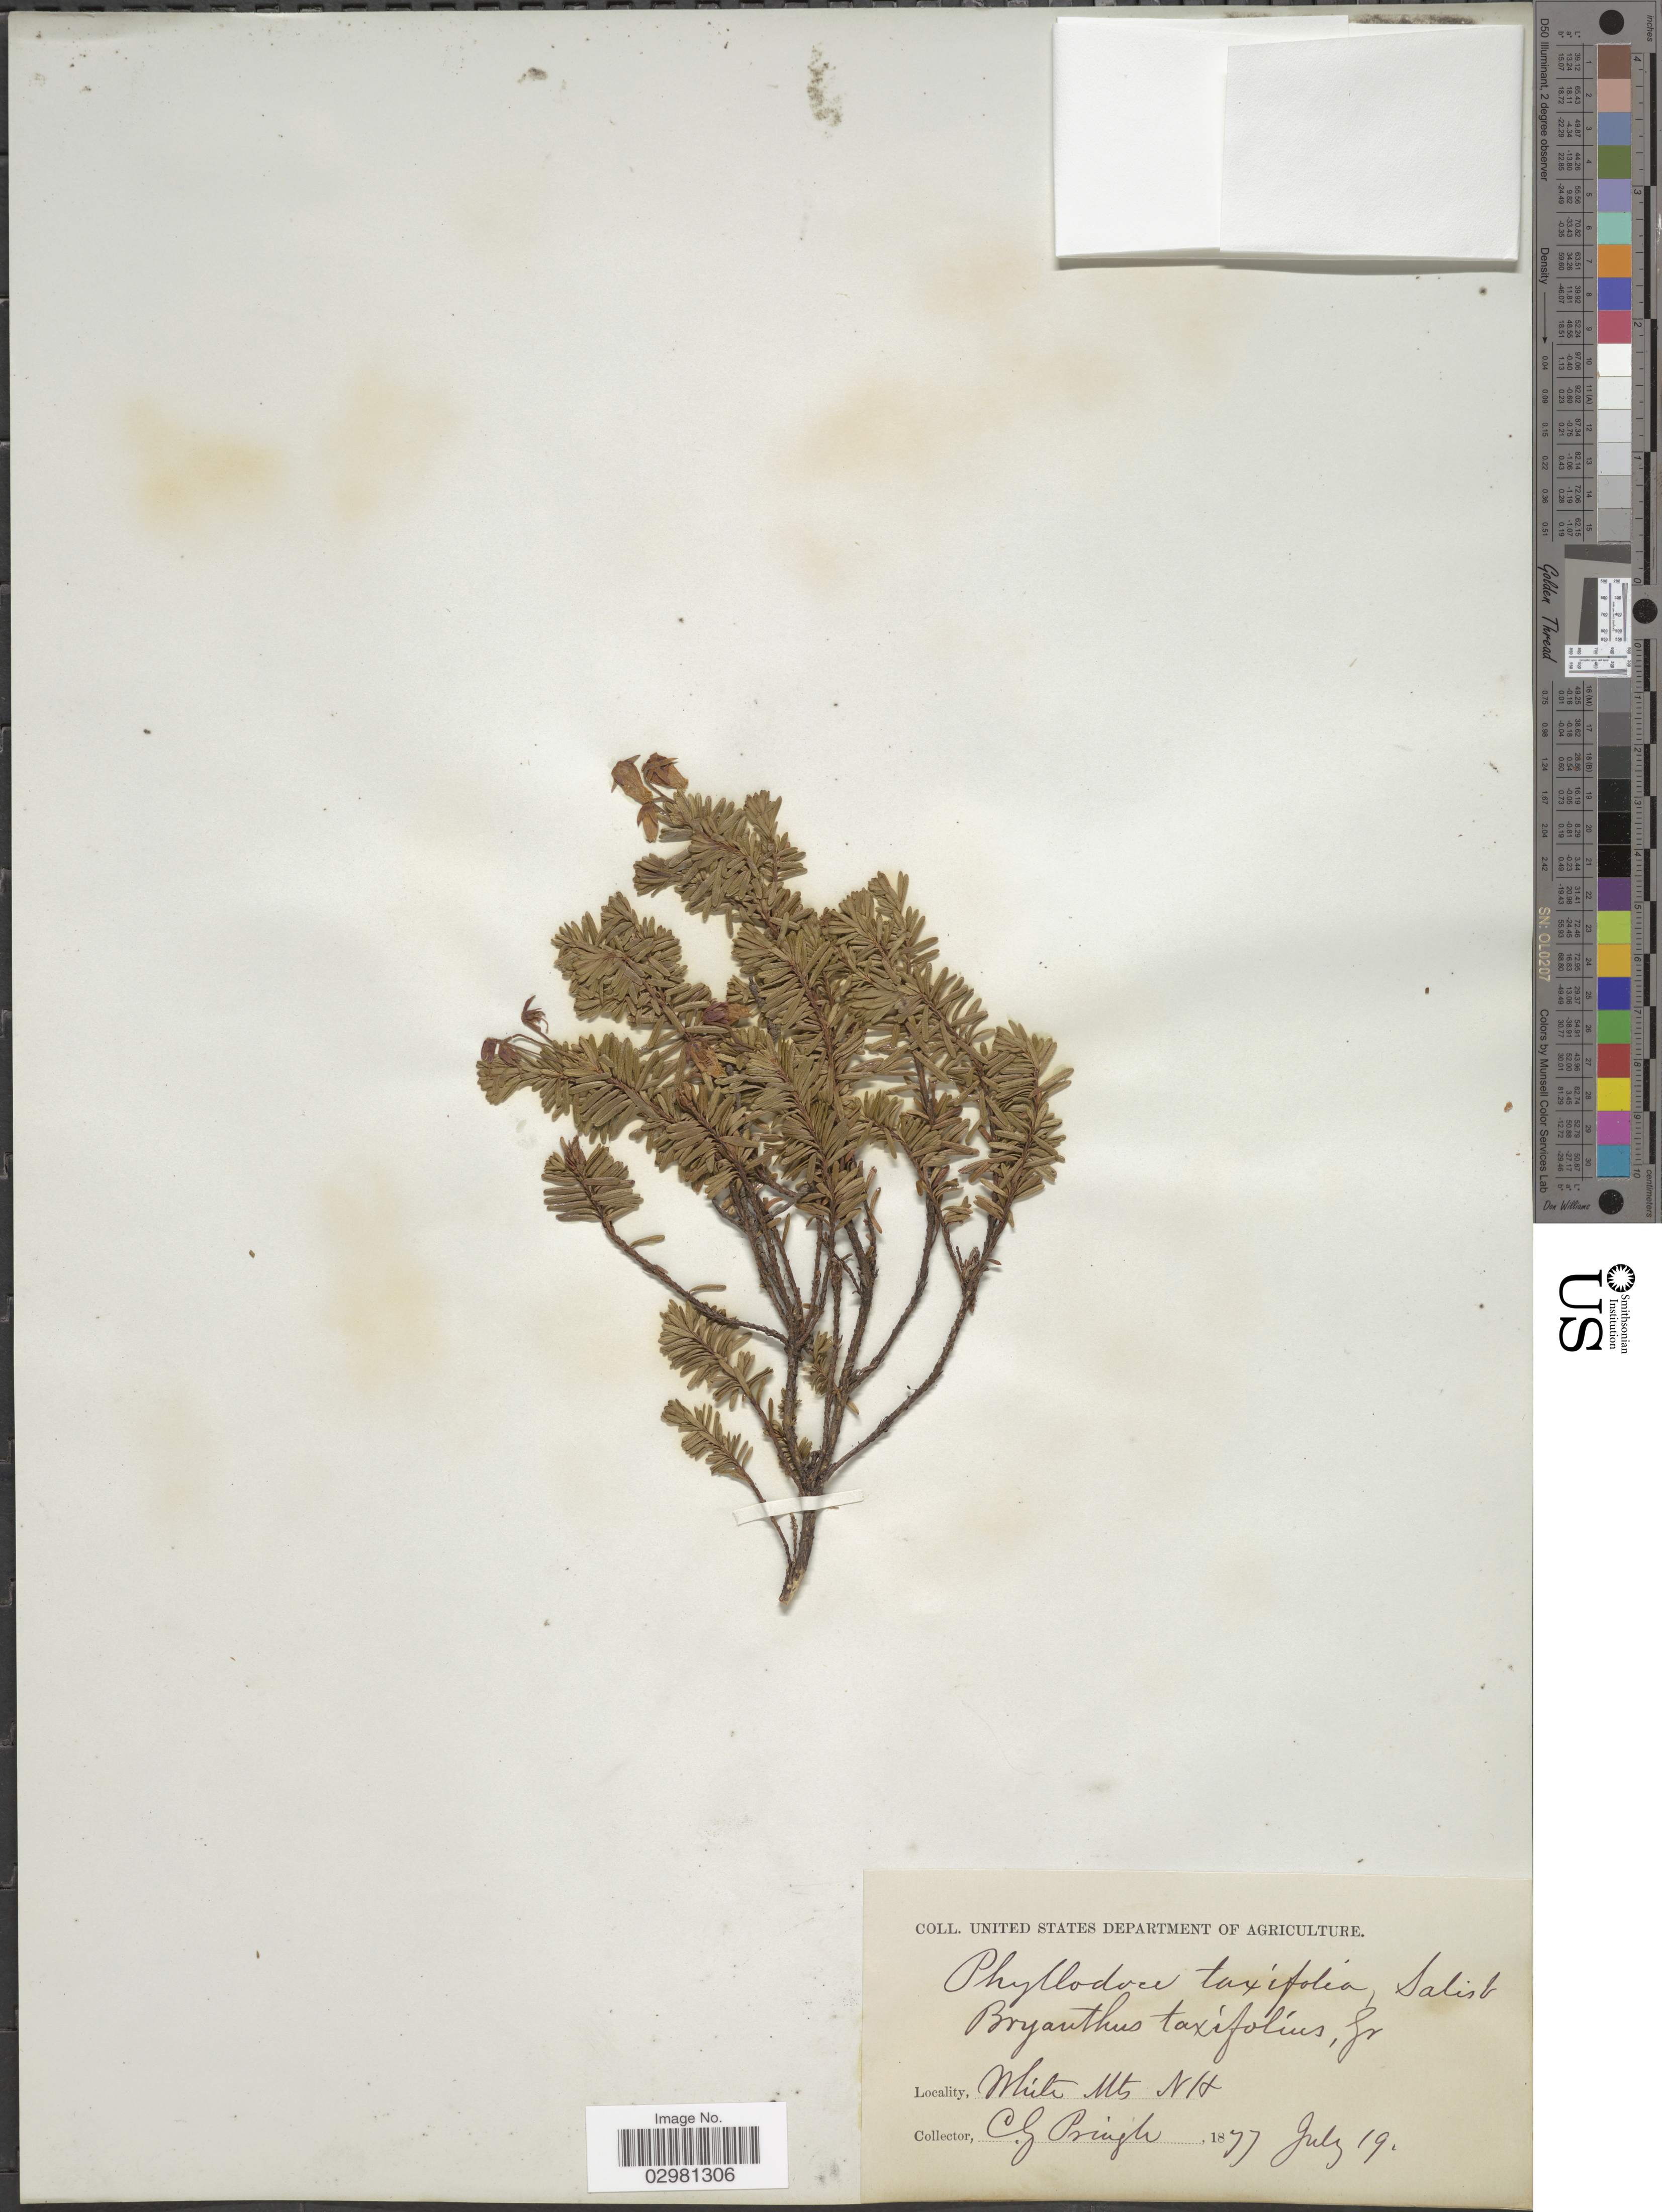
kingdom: Plantae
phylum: Tracheophyta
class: Magnoliopsida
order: Ericales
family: Ericaceae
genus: Phyllodoce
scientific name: Phyllodoce caerulea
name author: (L.) Bab.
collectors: C. G. Pringle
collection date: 1877-07-19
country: United States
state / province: New Hampshire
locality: White Mts.